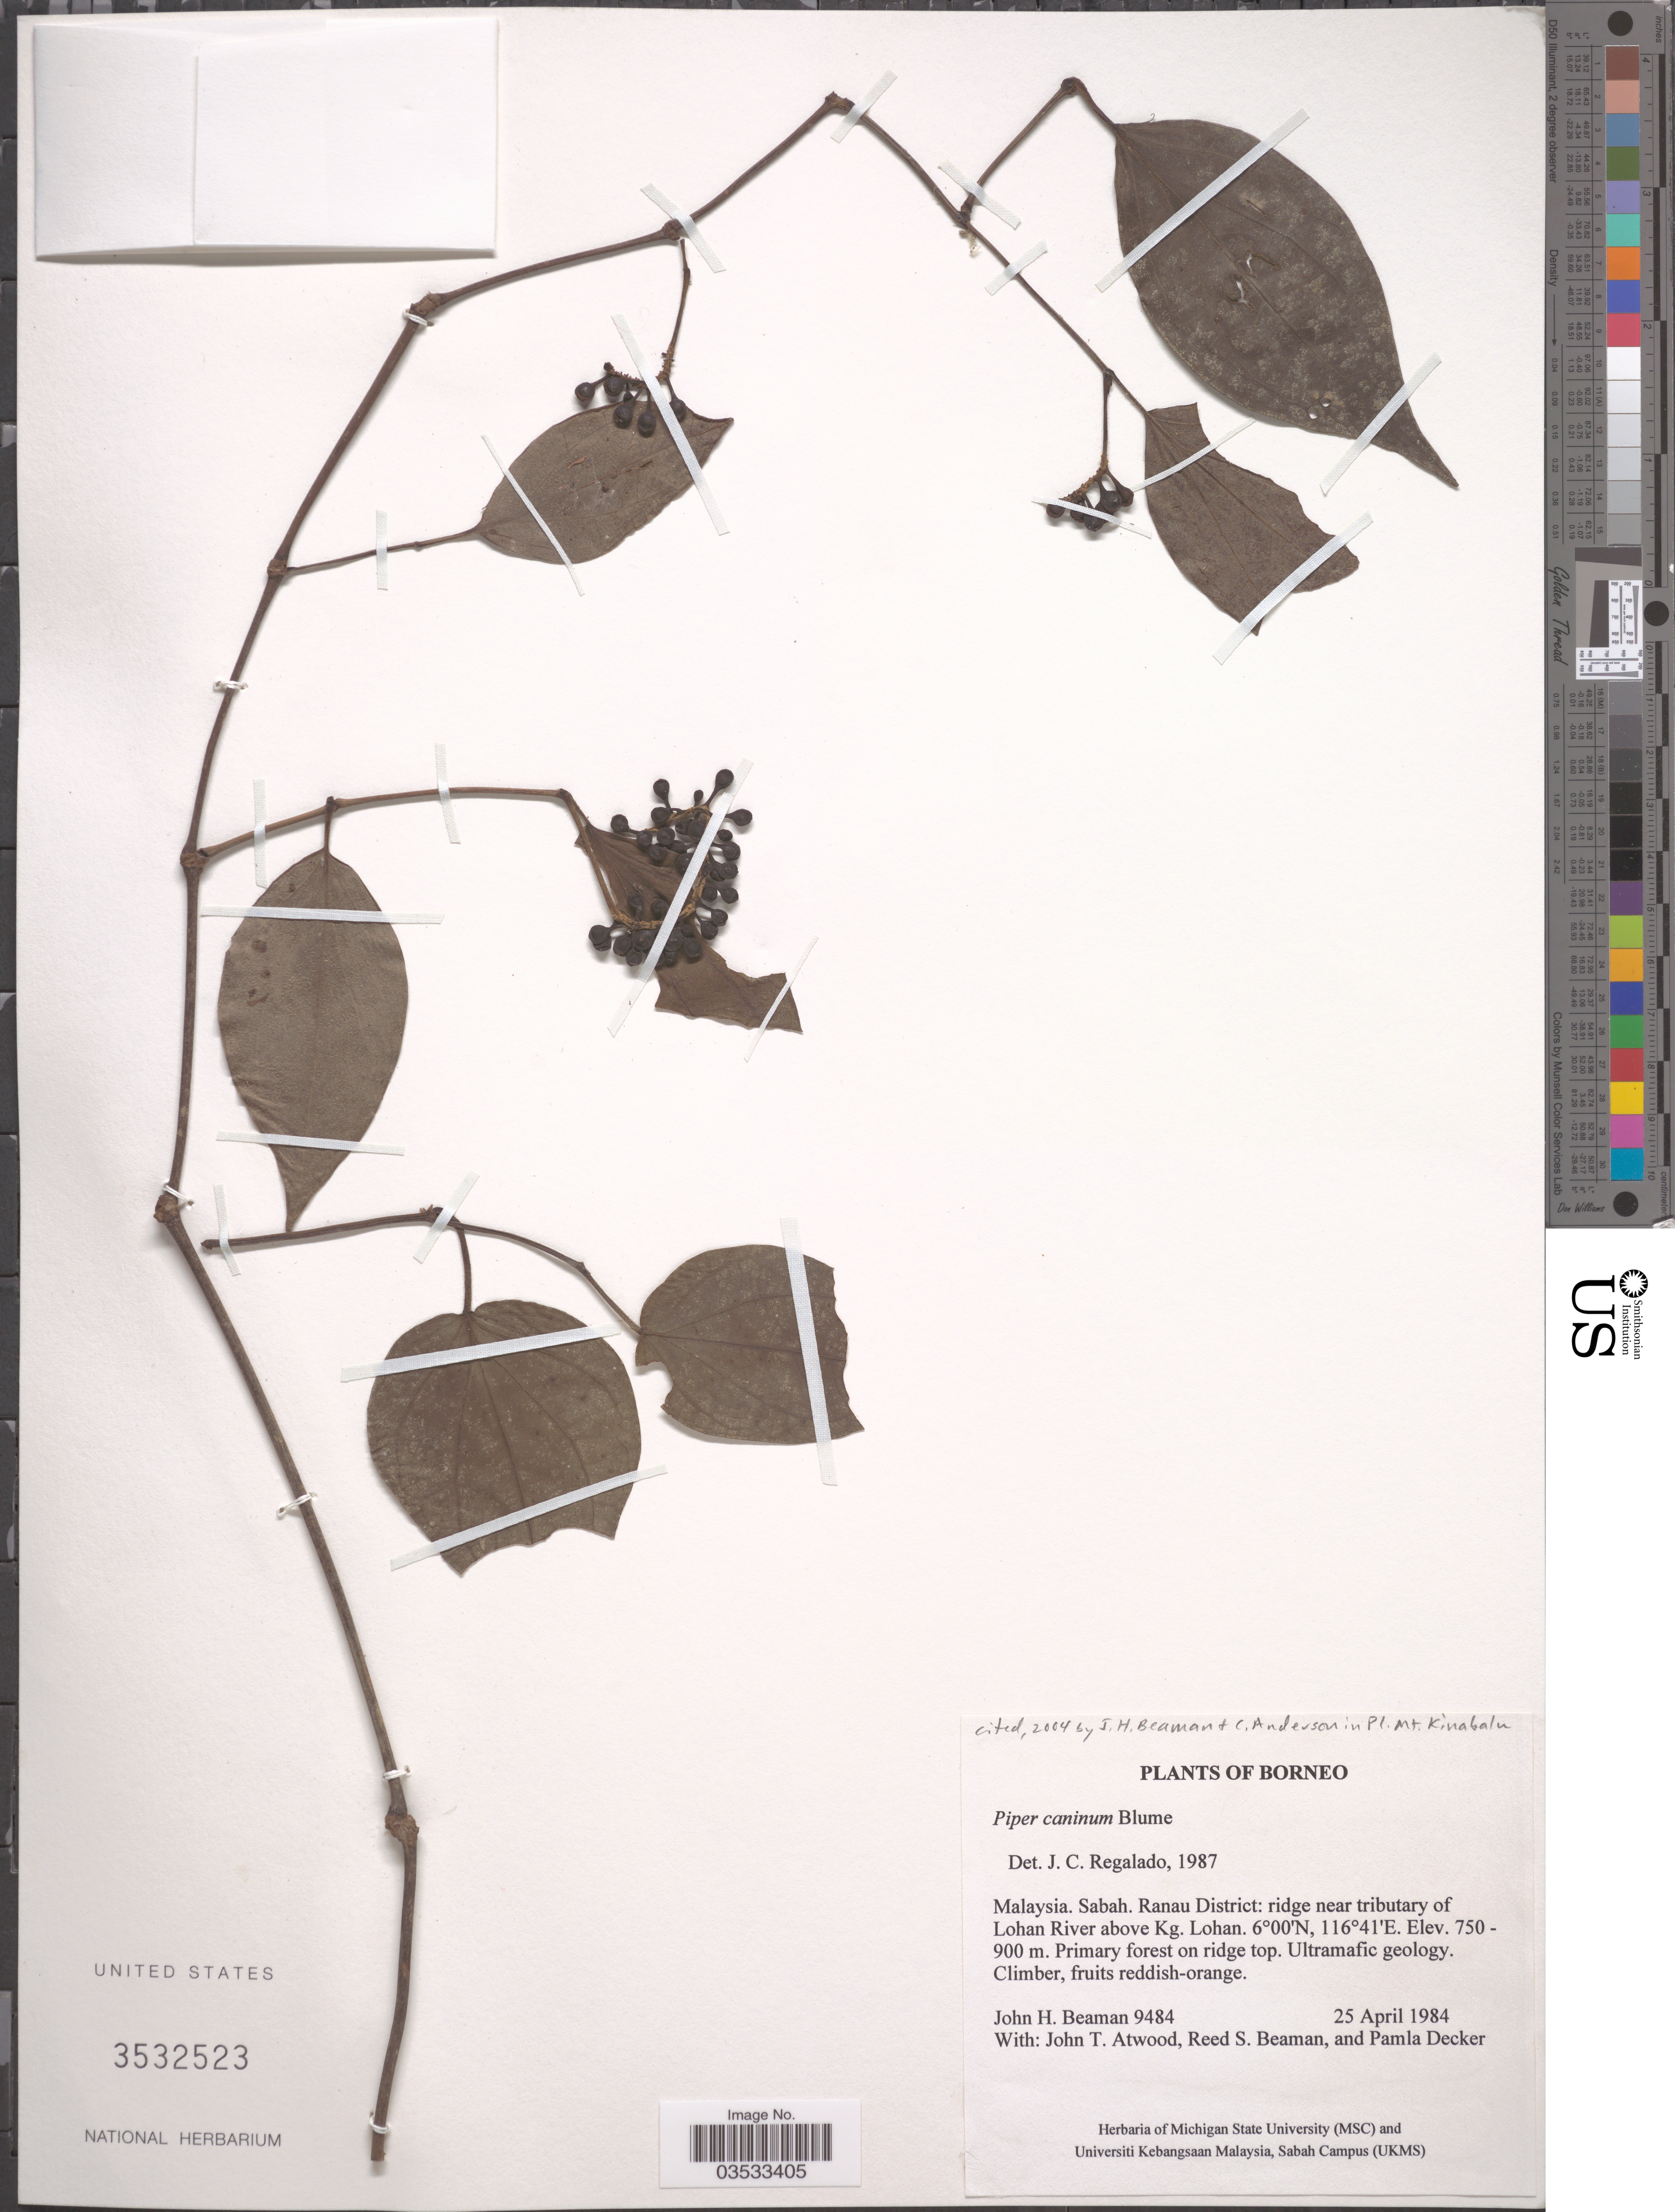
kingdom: Plantae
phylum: Tracheophyta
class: Magnoliopsida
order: Piperales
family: Piperaceae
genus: Piper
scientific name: Piper caninum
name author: Blume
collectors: J. H. Beaman, J. T. Atwood, R. S. Beaman & P. Decker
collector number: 9484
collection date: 1984-04-25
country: Malaysia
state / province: Sabah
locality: Ranau District: ridge near tributary of Lohan River above Kg. Logan.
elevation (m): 750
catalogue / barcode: US 3532523